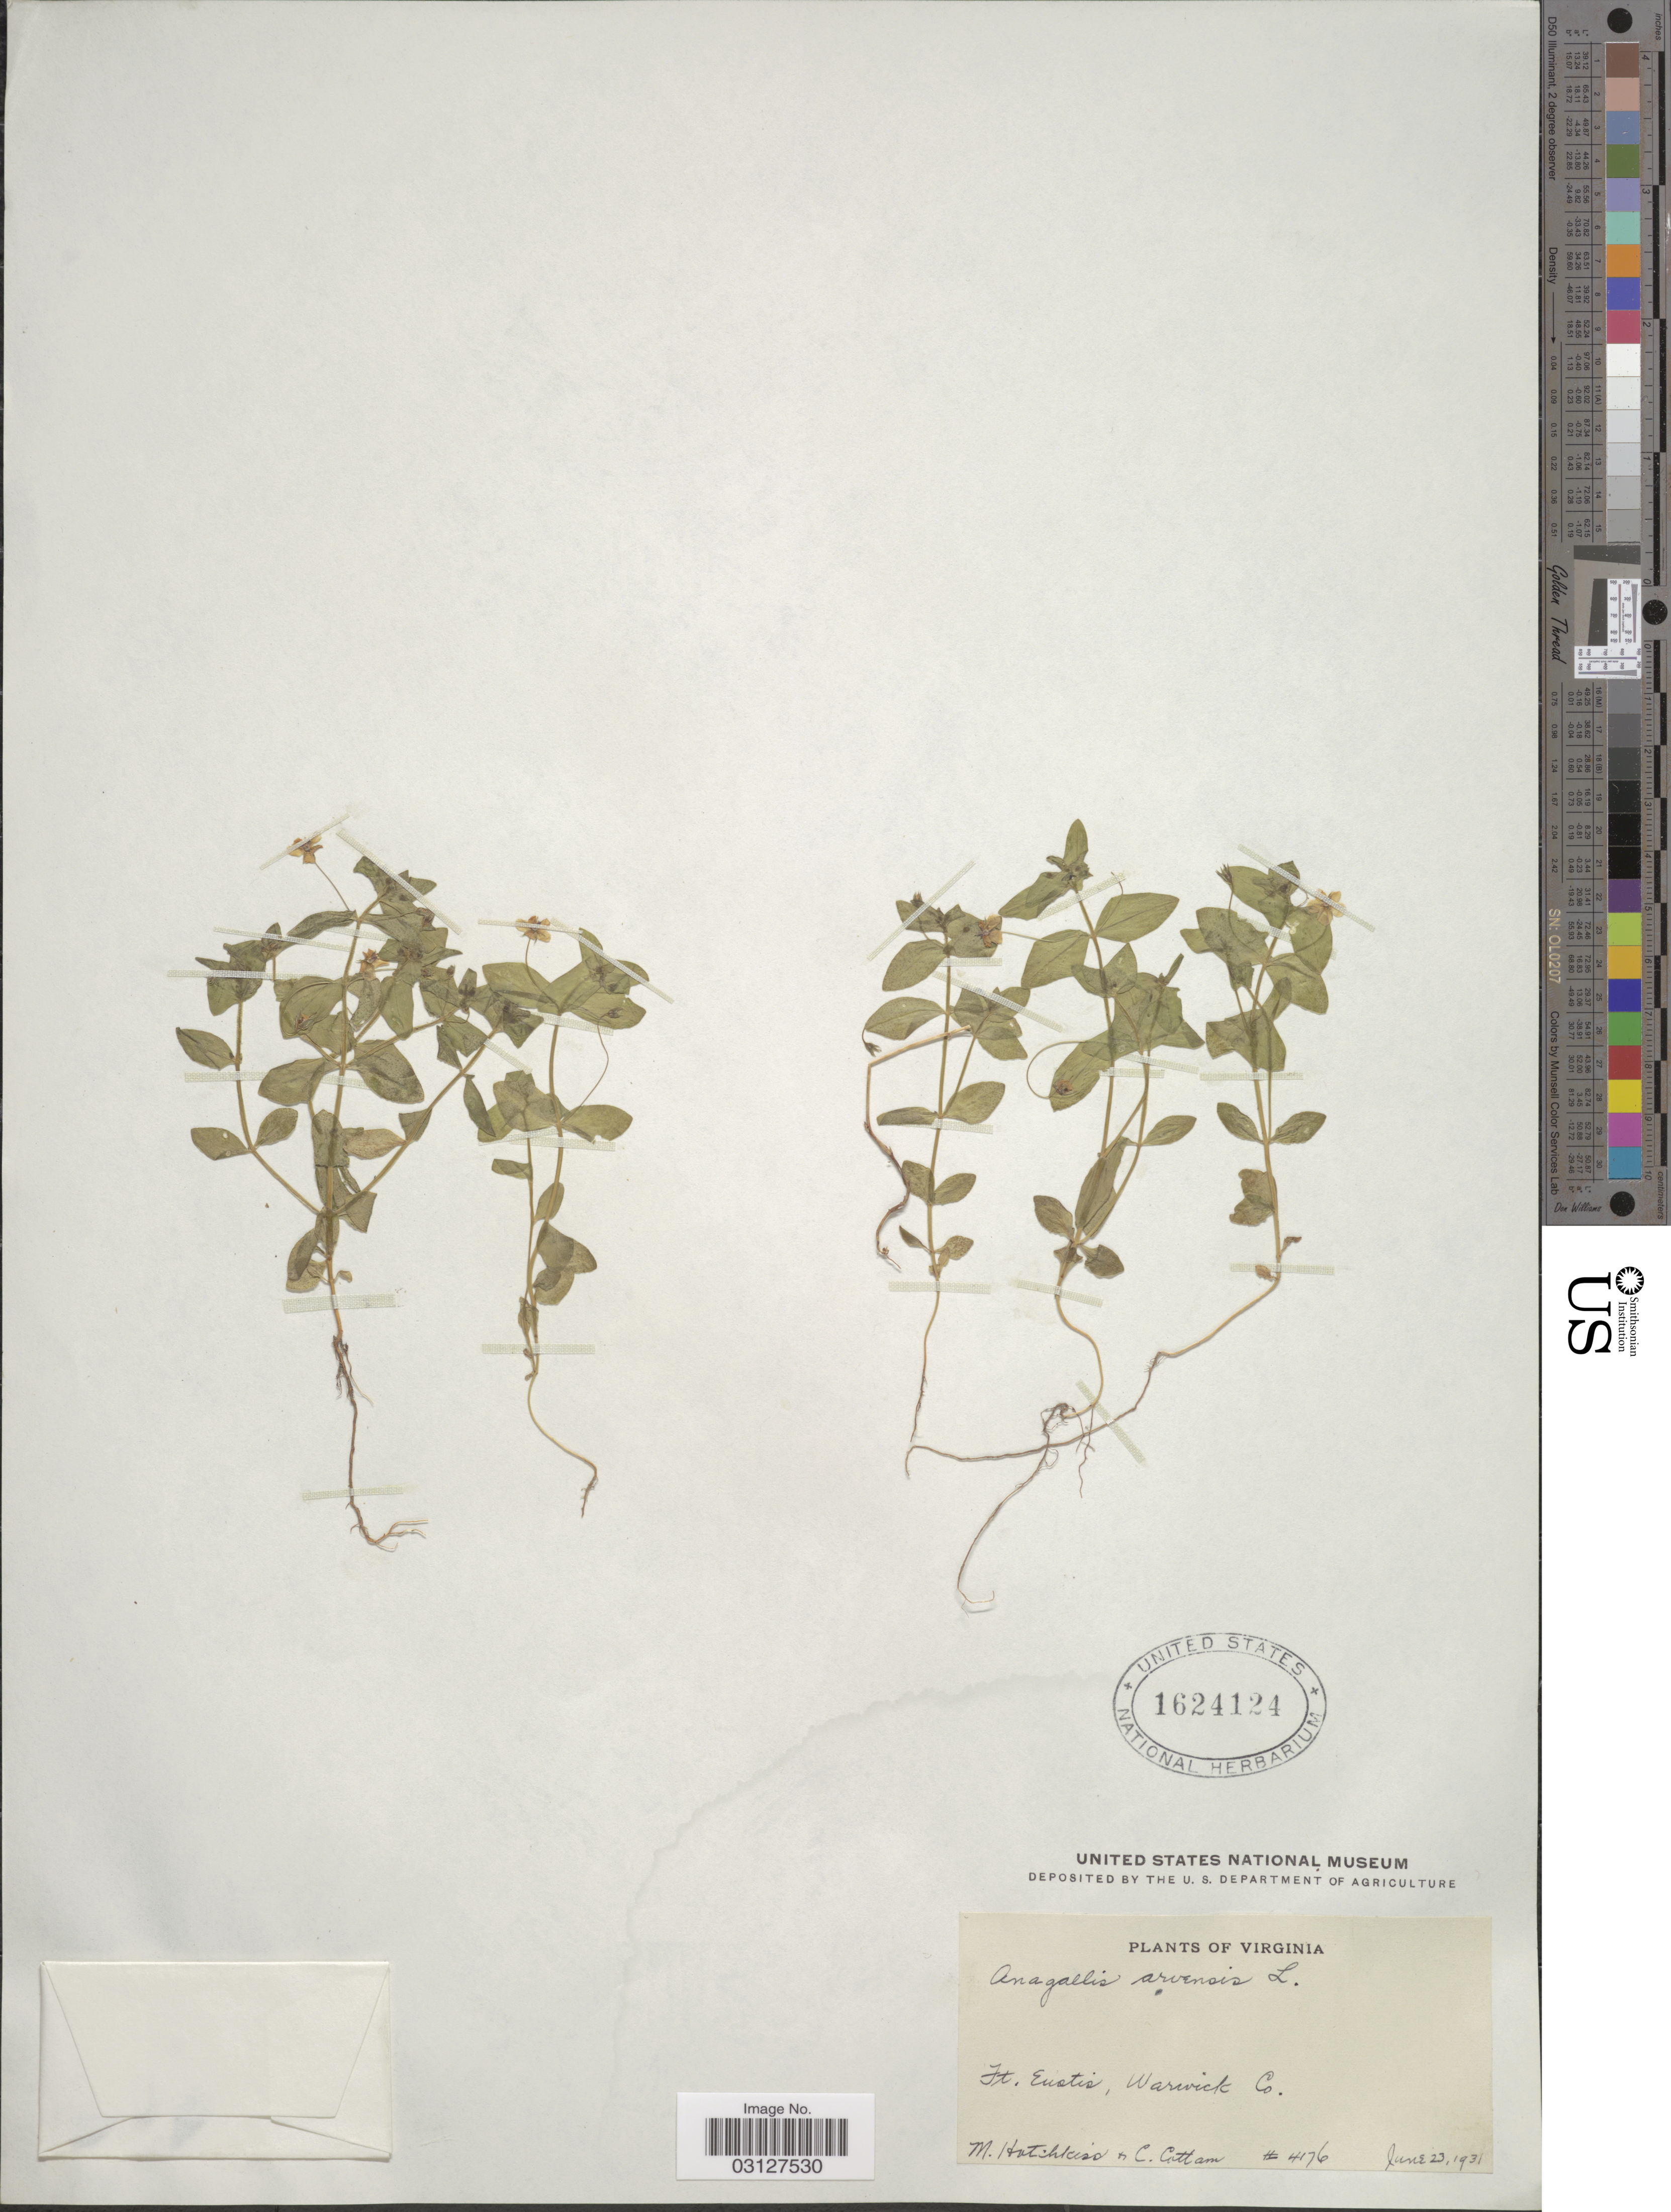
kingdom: Plantae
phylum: Tracheophyta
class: Magnoliopsida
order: Ericales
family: Primulaceae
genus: Anagallis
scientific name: Anagallis arvensis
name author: L.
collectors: M. Hotchkiss & C. Cottam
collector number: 4176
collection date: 1931-06-23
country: United States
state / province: Virginia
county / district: Rappahannock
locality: Ft. Eustis, Warwick Co.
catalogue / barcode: US 1624124